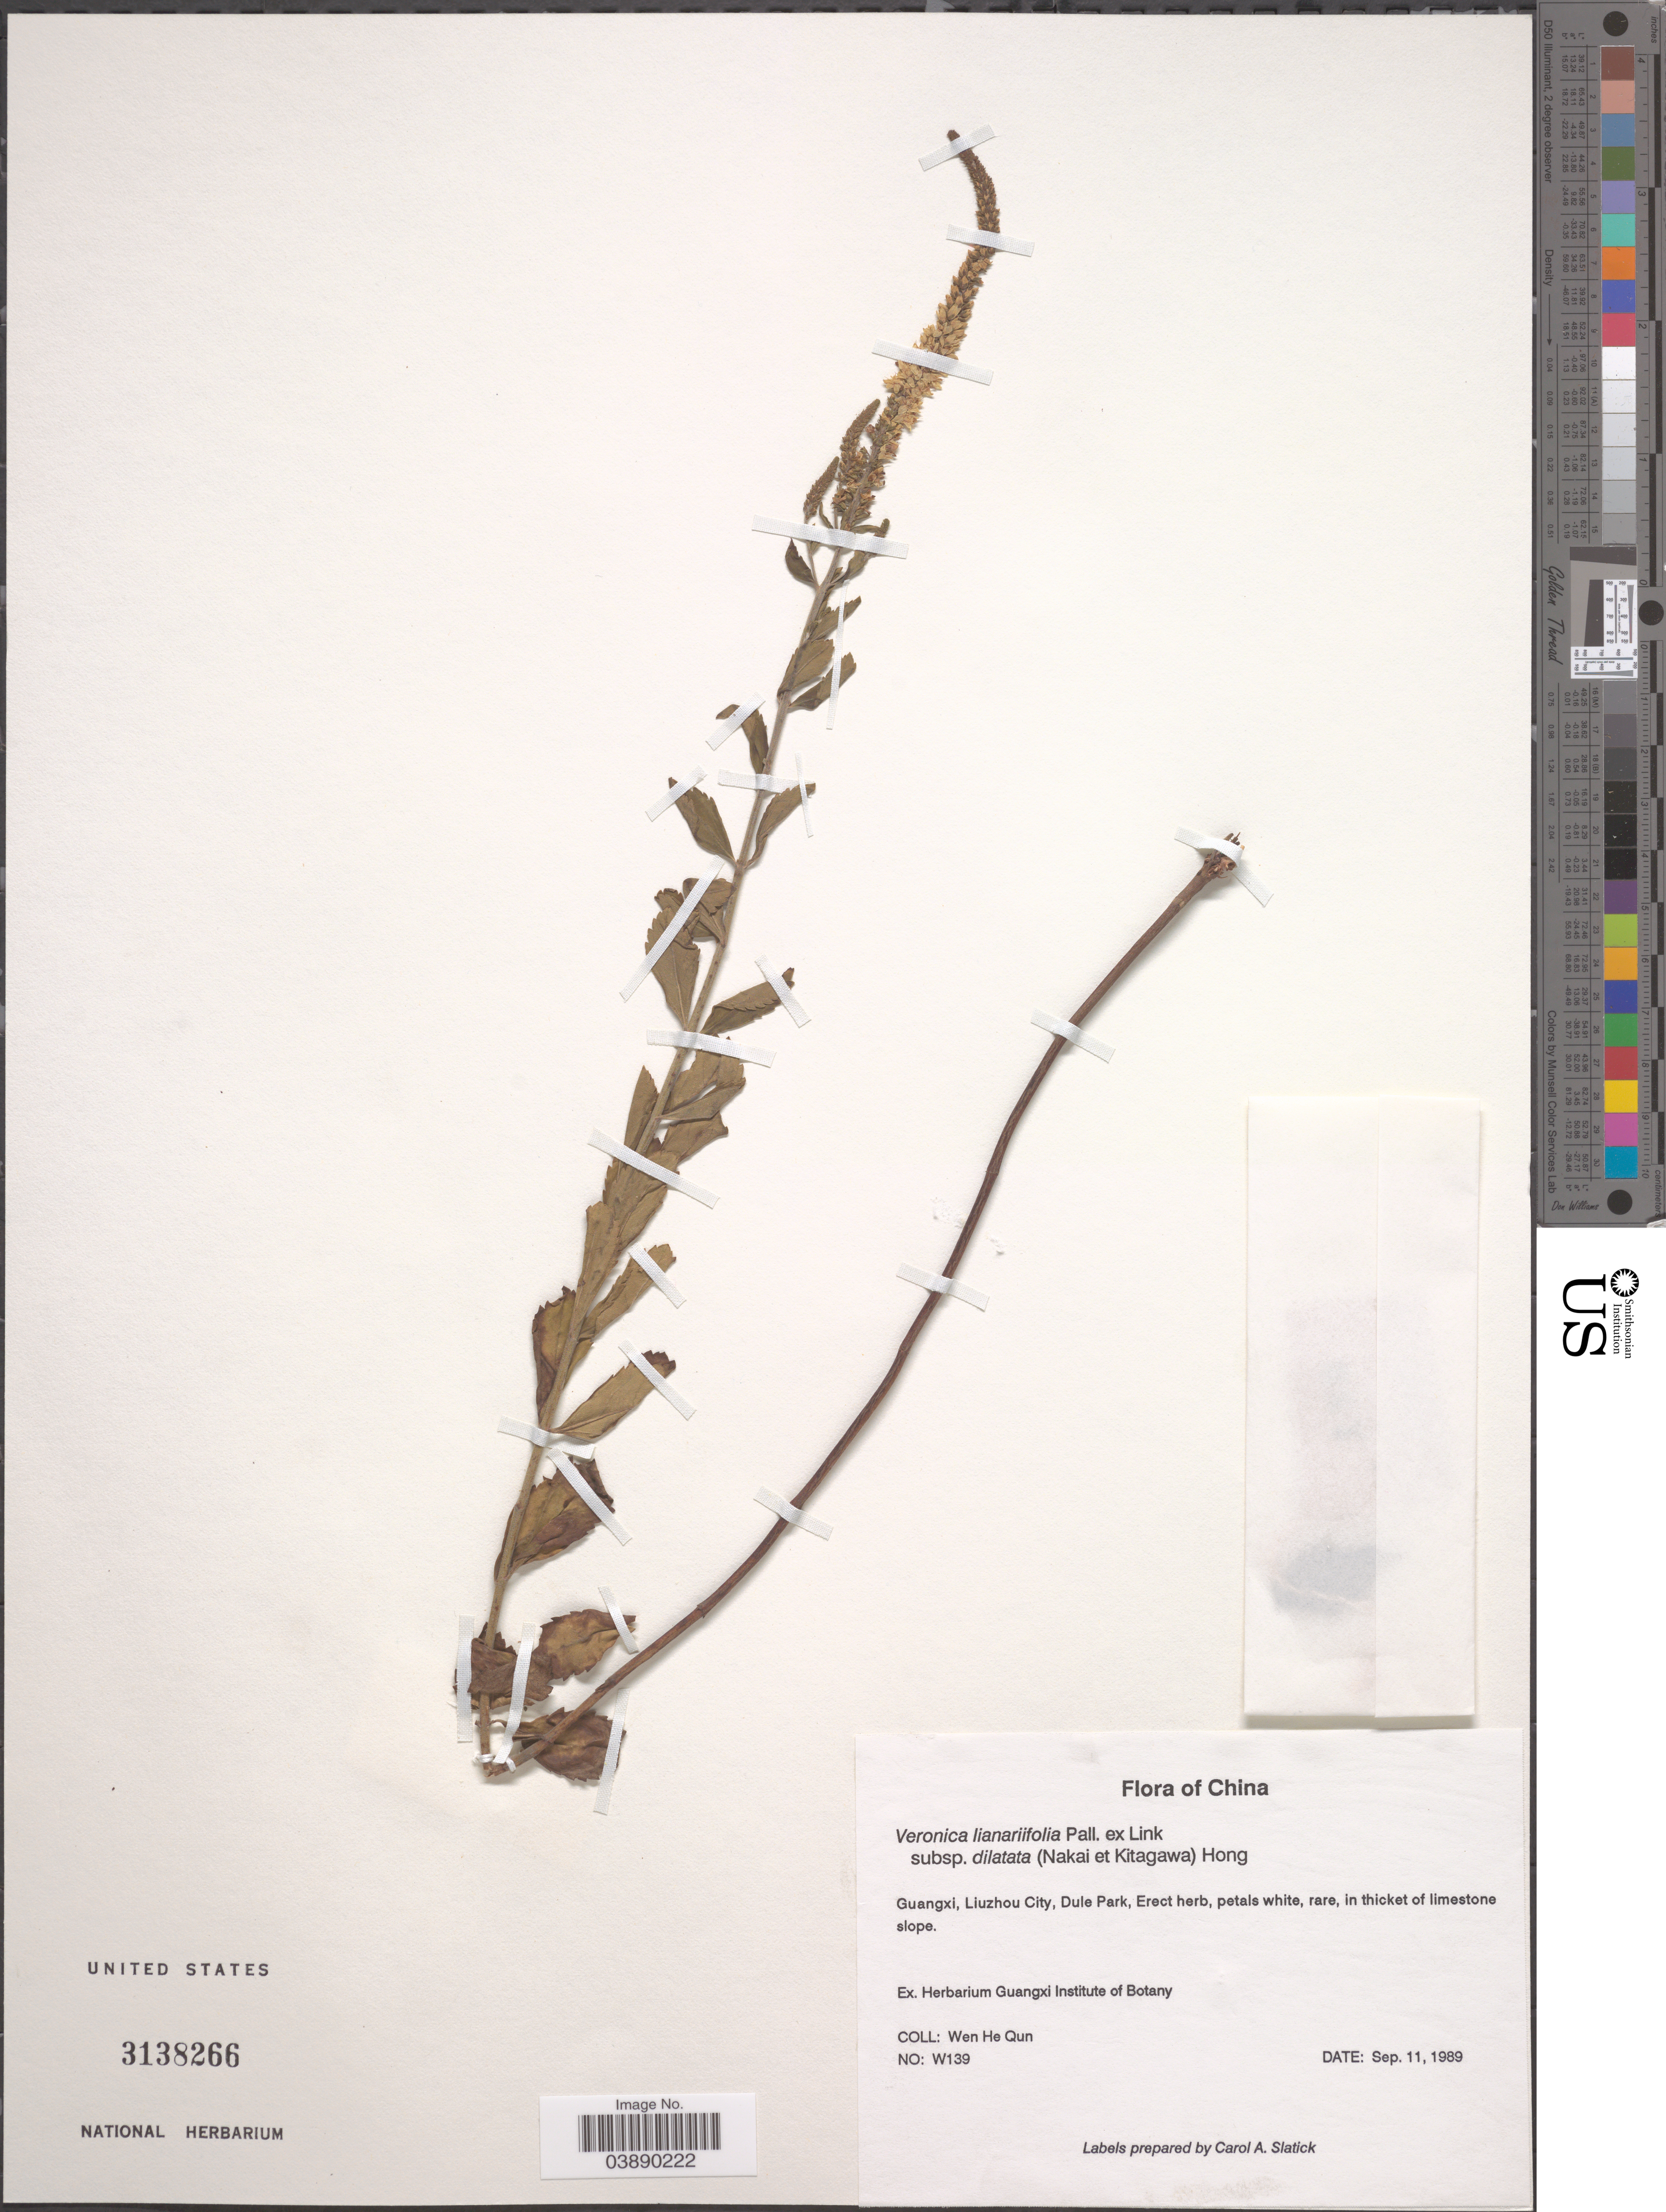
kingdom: Plantae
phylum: Tracheophyta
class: Magnoliopsida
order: Lamiales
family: Plantaginaceae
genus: Veronica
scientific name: Veronica linariifolia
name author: Pall. ex Link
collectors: W. Qun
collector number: W139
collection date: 1989-09-11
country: China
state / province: Guangxi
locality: Liuzhou City, Dule Park.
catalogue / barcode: US 3138266